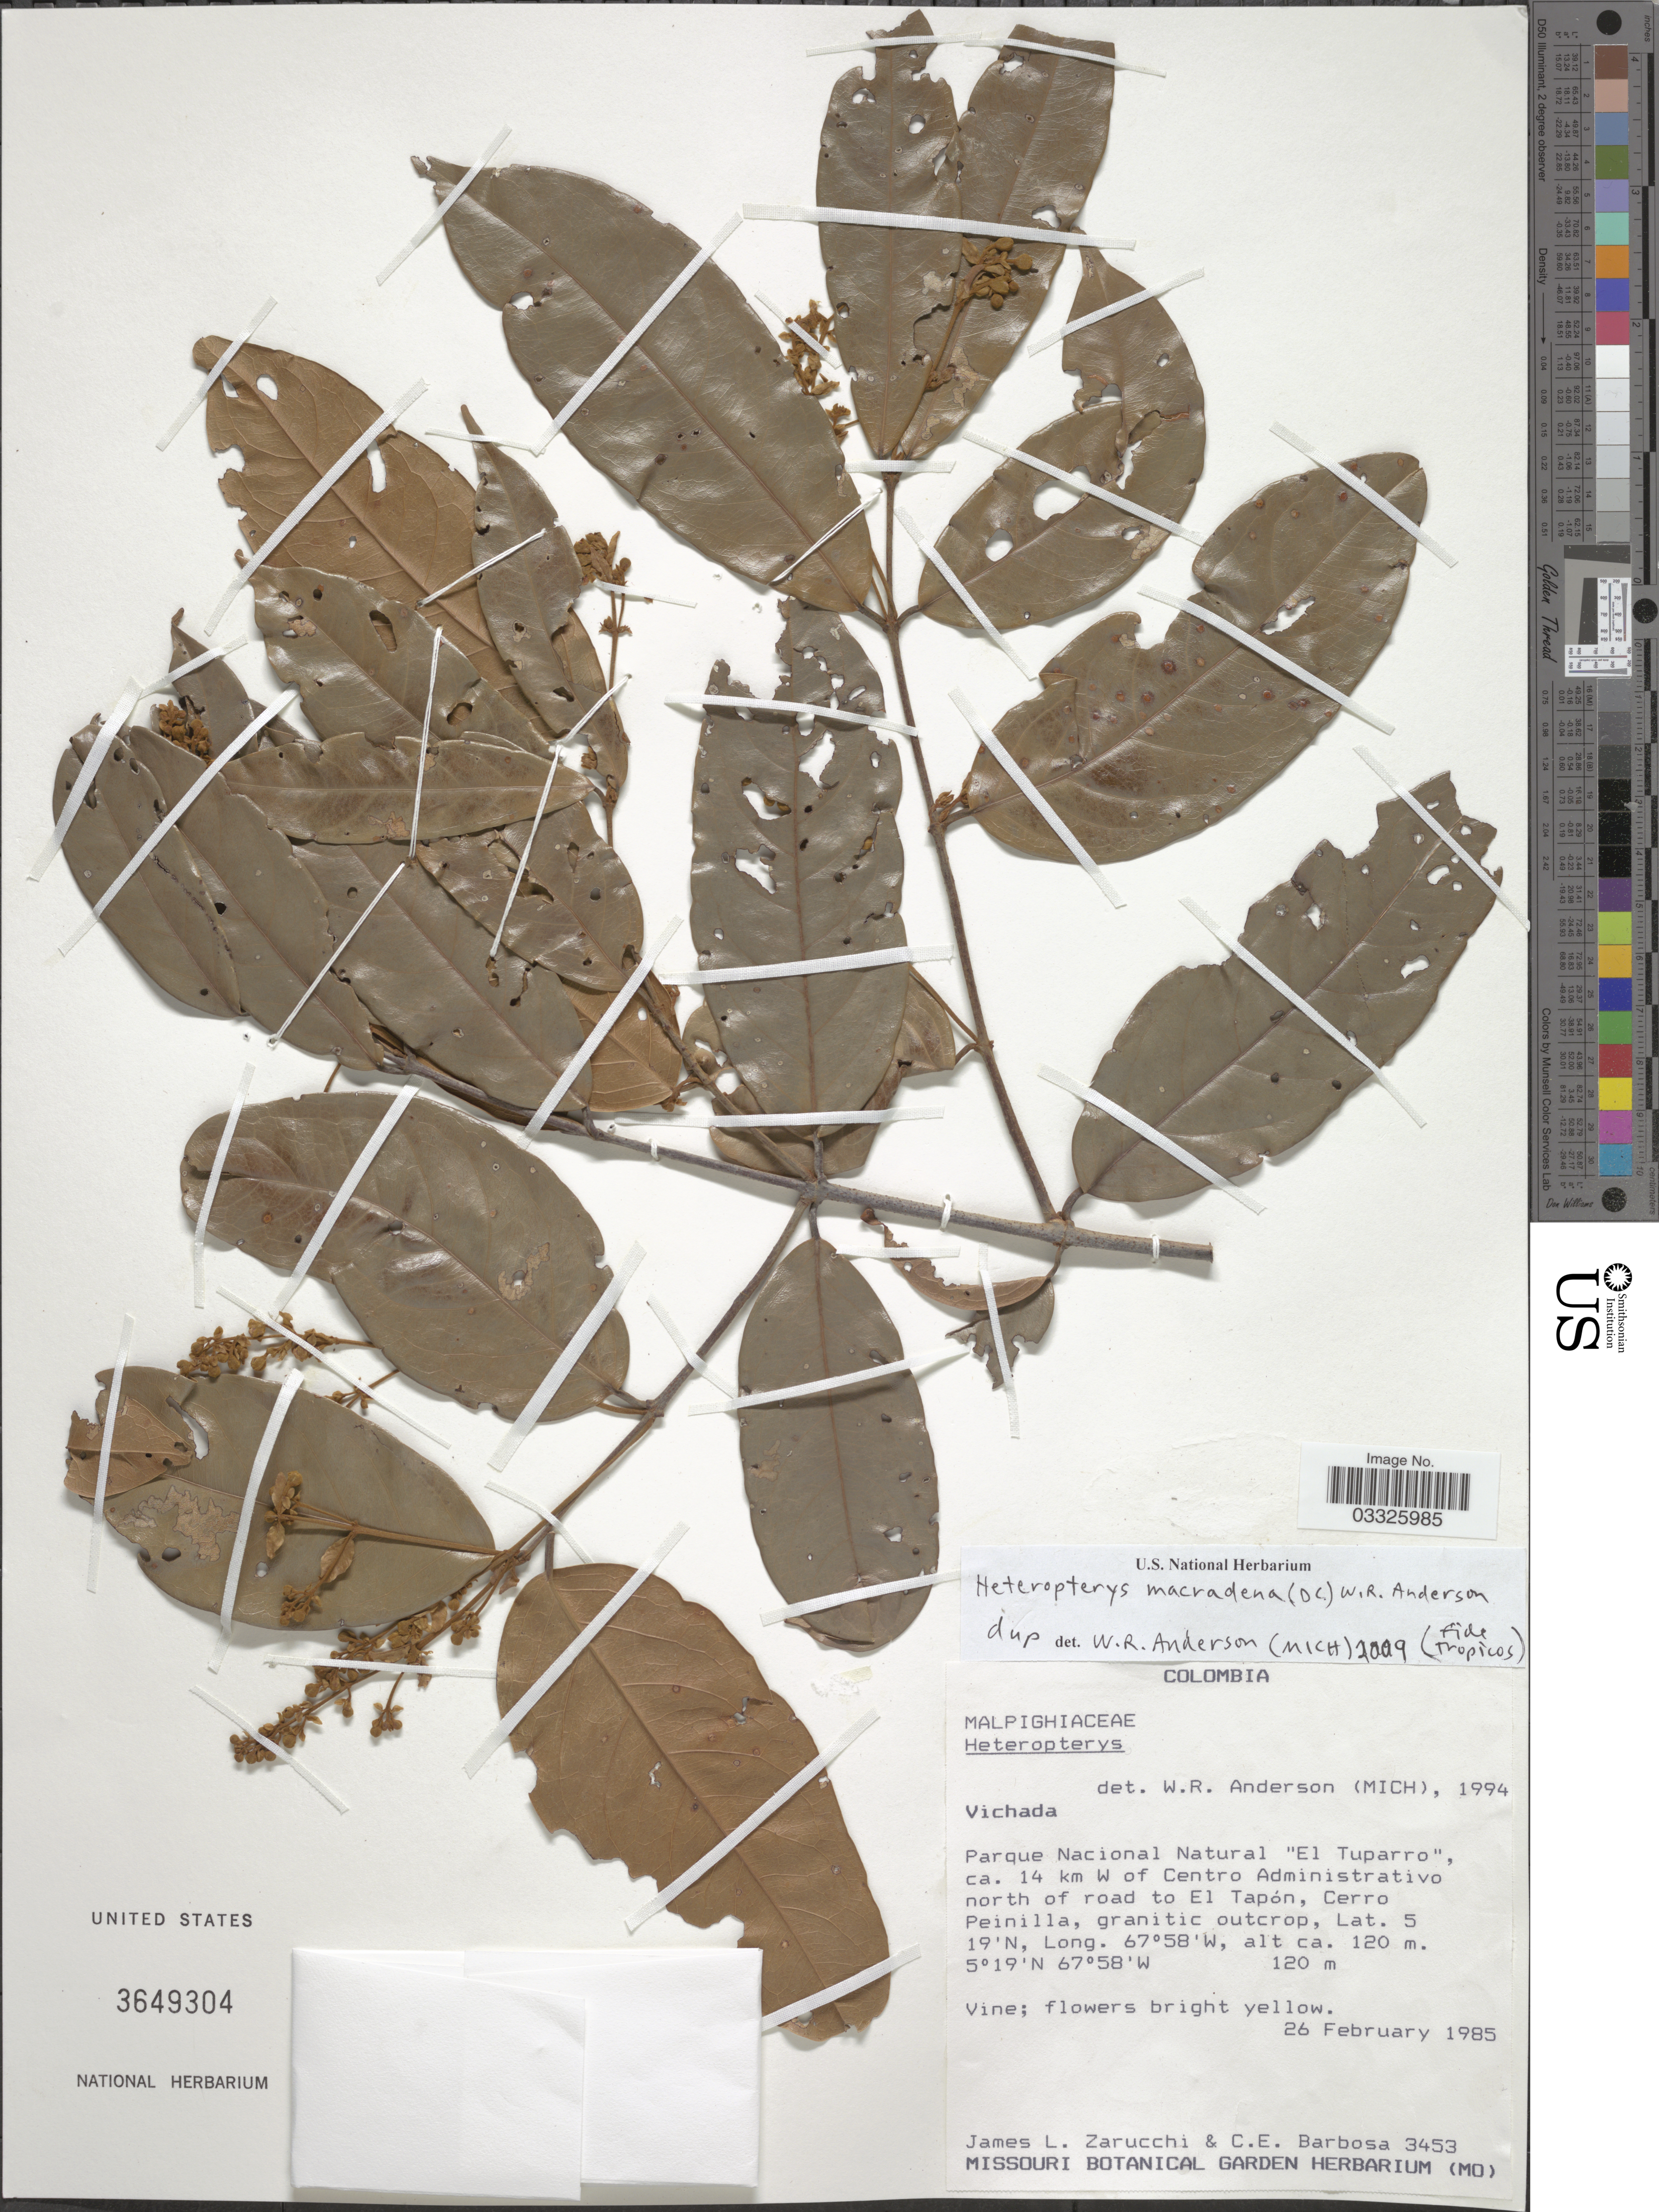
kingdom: Plantae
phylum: Tracheophyta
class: Magnoliopsida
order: Malpighiales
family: Malpighiaceae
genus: Heteropterys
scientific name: Heteropterys macradena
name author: (DC.) W.R. Anderson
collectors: J. L. Zarucchi & C. E. Barbosa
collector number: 3453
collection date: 1985-02-26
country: Colombia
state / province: Vichada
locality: Parque Nacional Natural "El Tuparro", ca. 14 km W of Cetro Administrativo north of road to El Tapón, Cerro Peinilla.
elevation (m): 120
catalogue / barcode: US 3649304